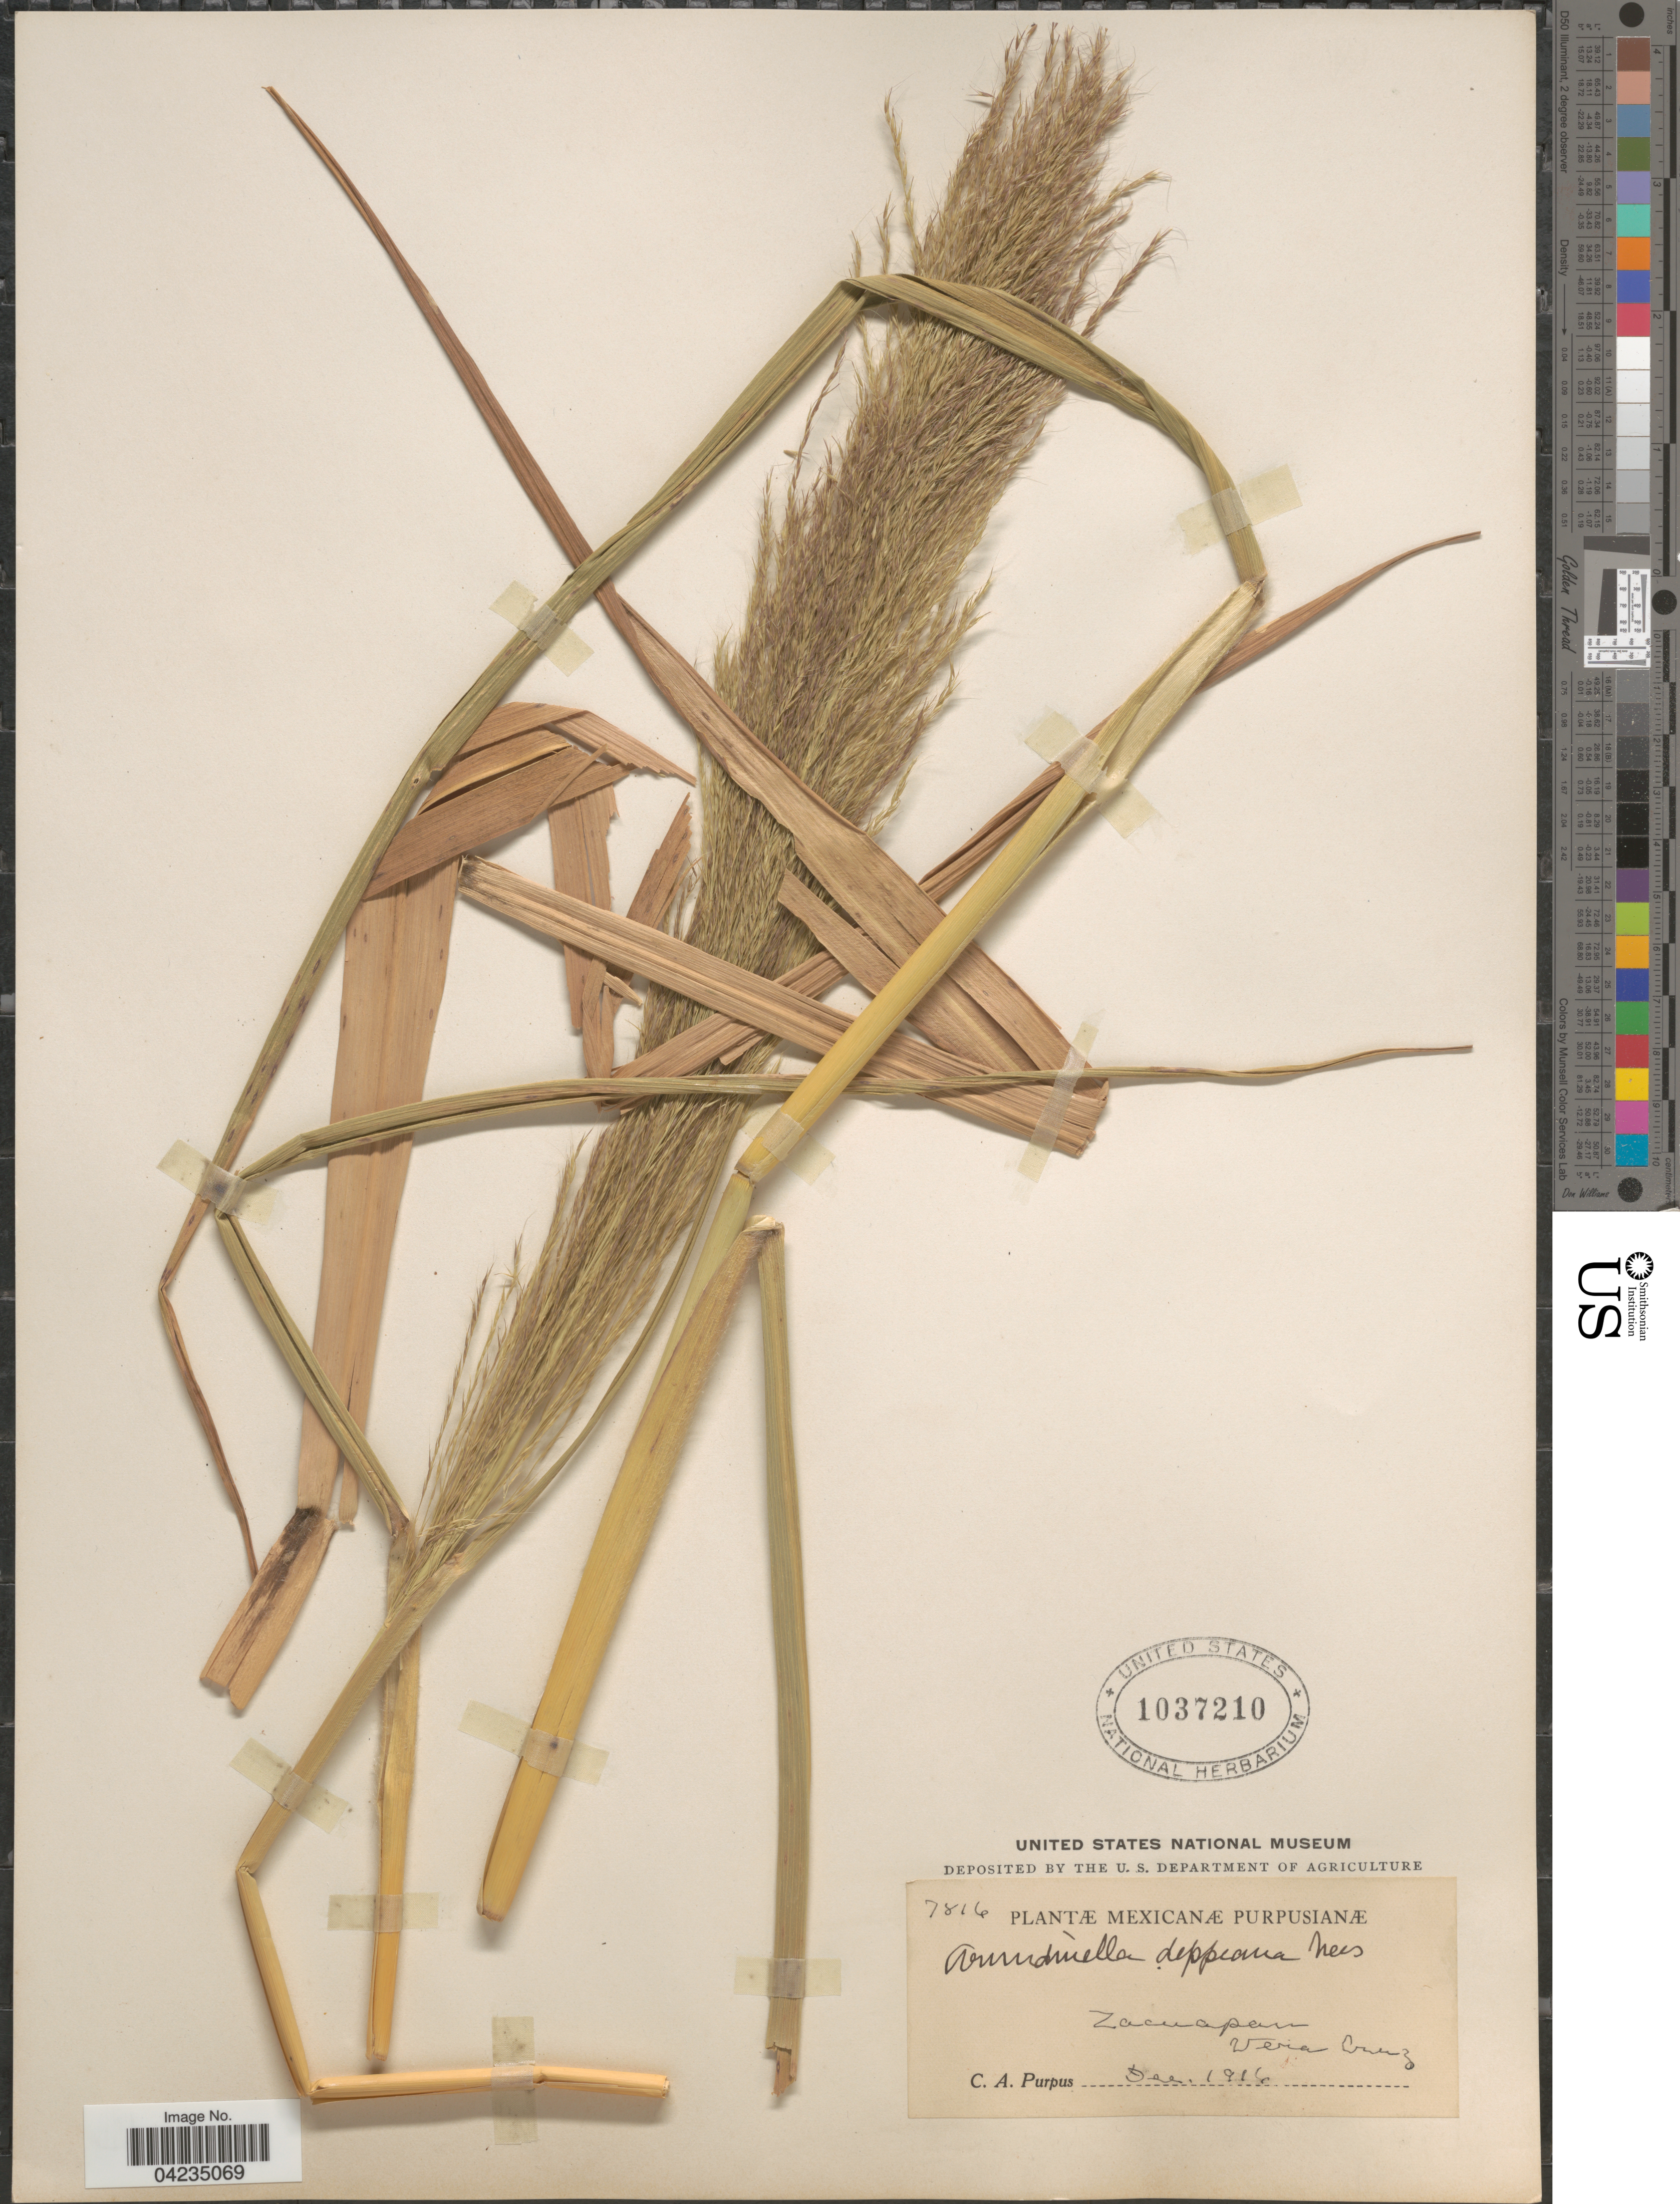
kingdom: Plantae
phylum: Tracheophyta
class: Liliopsida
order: Poales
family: Poaceae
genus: Arundinella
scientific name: Arundinella deppeana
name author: Nees ex Steud.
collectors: C. A. Purpus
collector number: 7816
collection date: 1916-12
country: Mexico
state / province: Veracruz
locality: Mexicanæ Purpusianæ. [unsure placement] Zacuapan. Vera Cruz.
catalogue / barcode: US 1037210